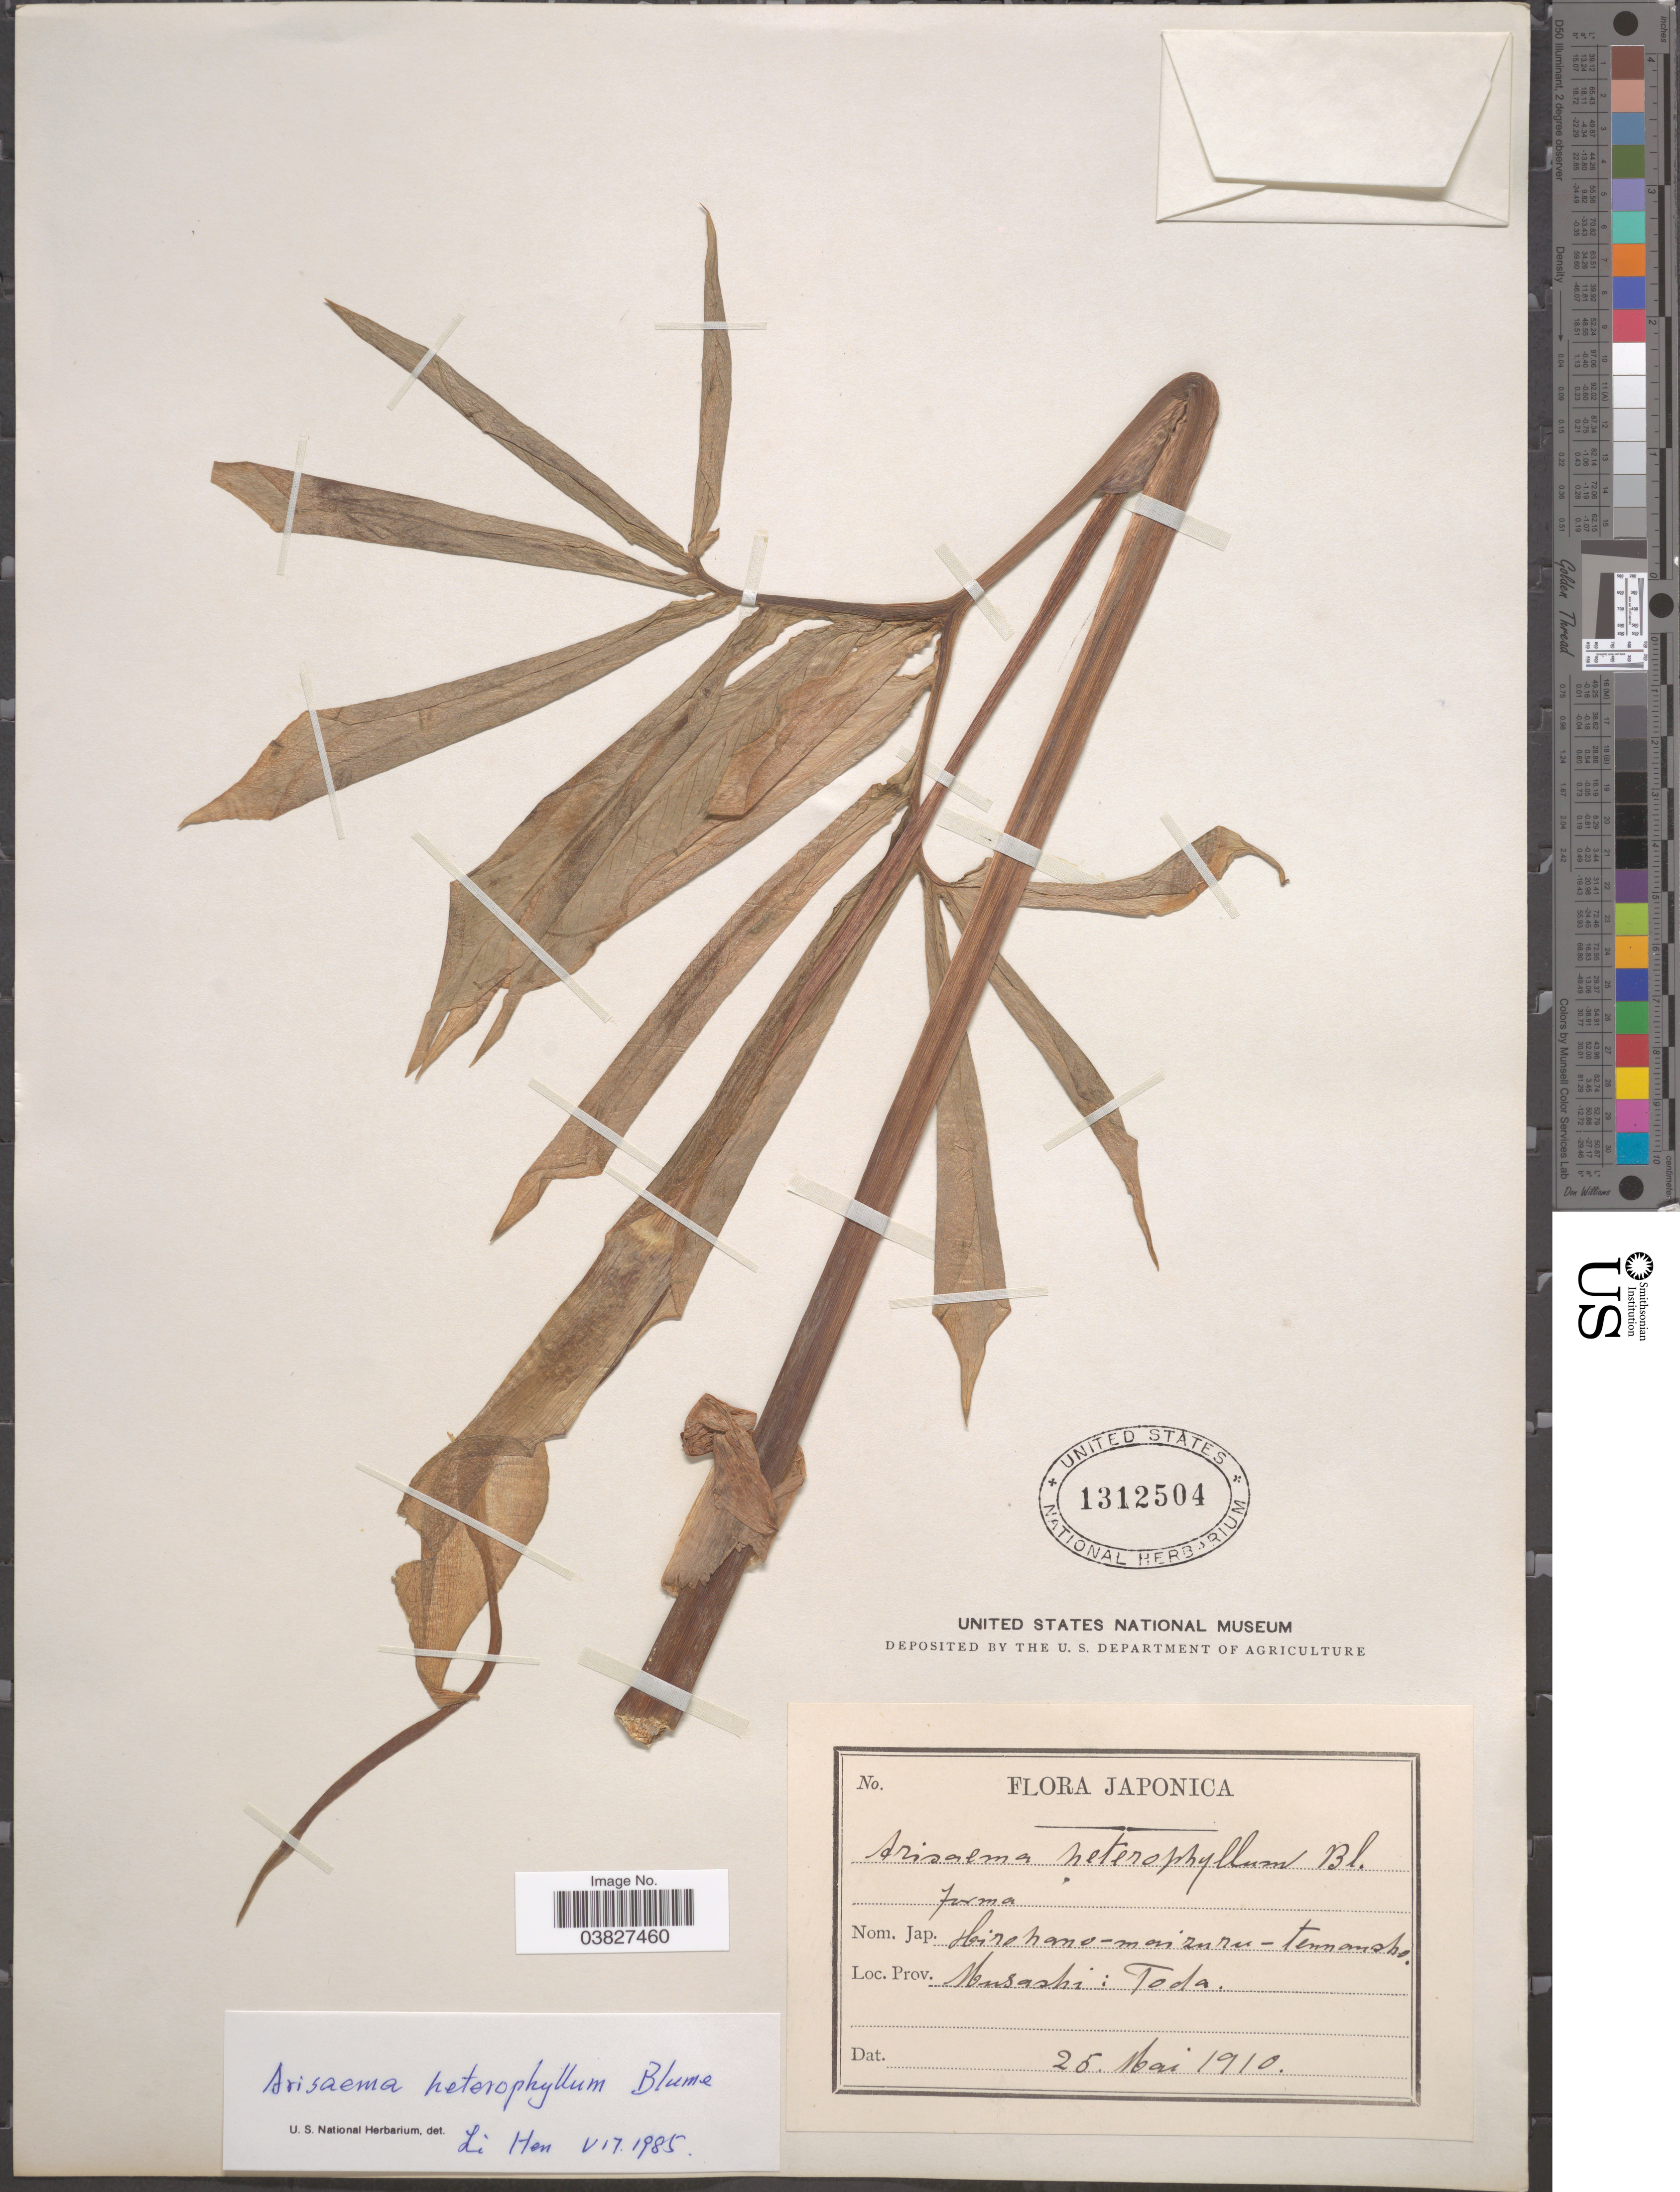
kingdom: Plantae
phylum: Tracheophyta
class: Liliopsida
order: Alismatales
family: Araceae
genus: Arisaema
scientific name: Arisaema heterophyllum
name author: Blume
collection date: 1910-05-25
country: Japan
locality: Prov. Musashi: Toda.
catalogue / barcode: US 1312504